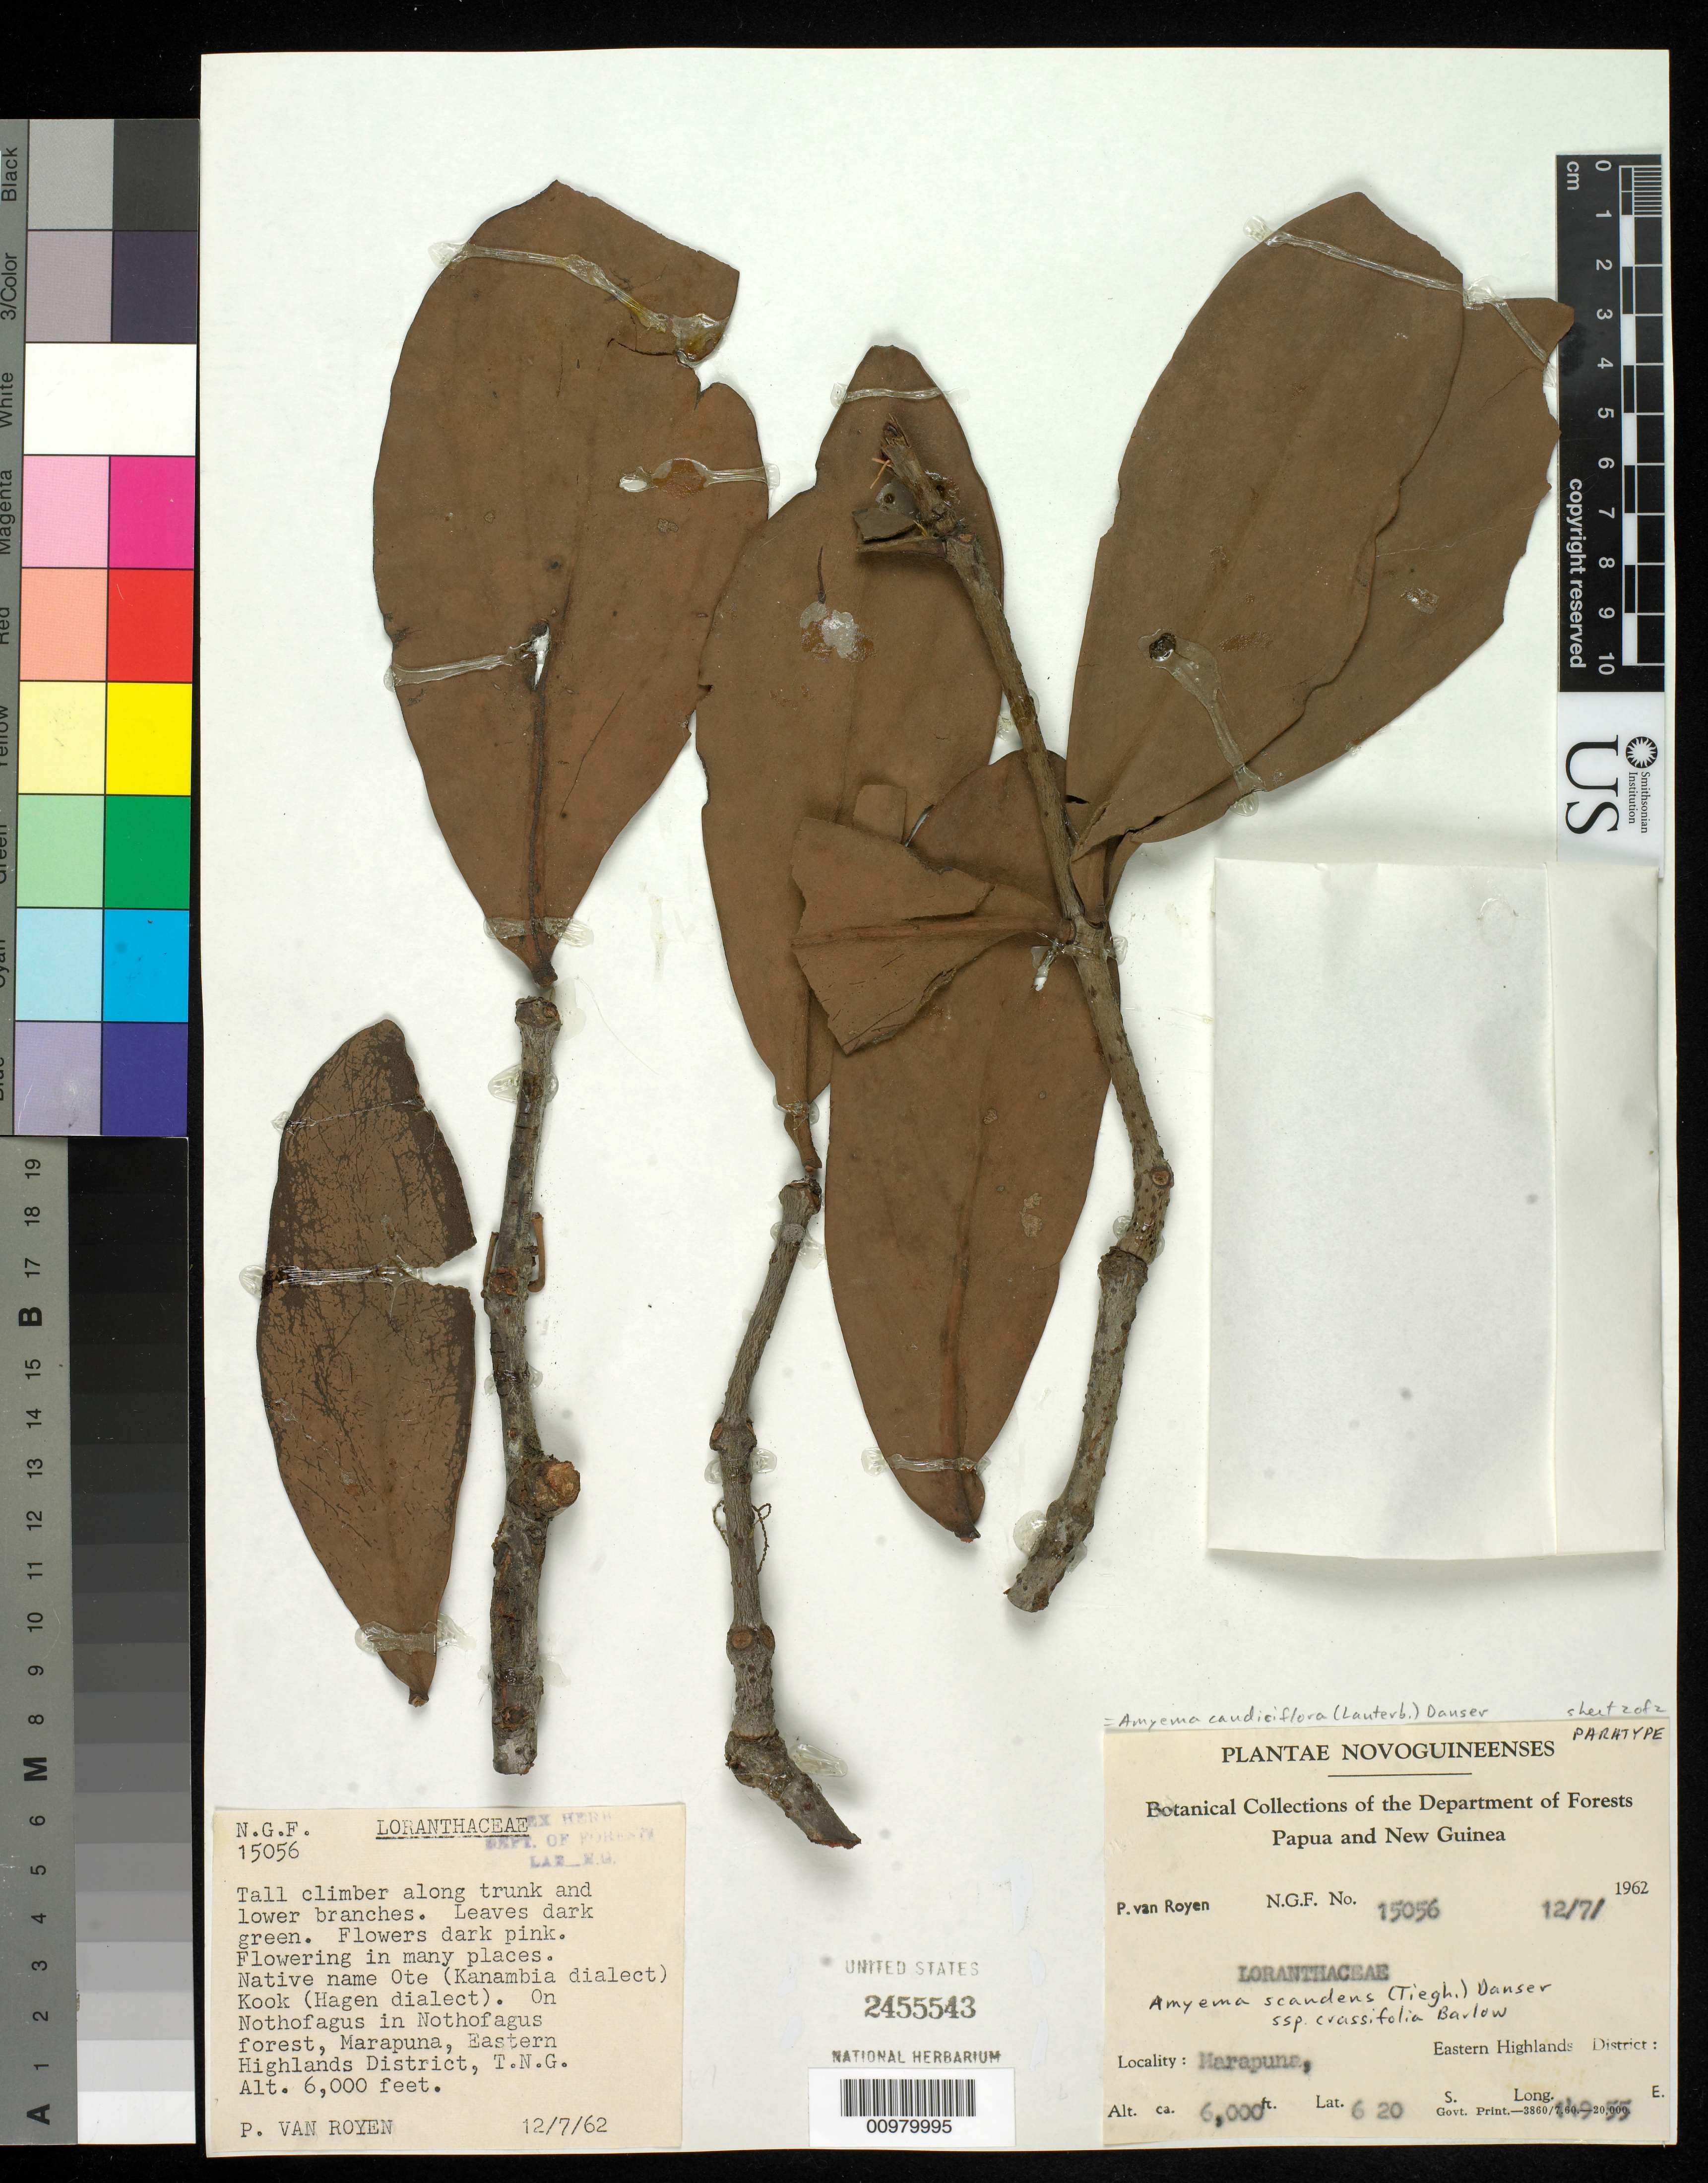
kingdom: Plantae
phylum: Tracheophyta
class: Magnoliopsida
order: Santalales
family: Loranthaceae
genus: Amyema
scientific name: Amyema caudiciflora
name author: Danser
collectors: P. van Royen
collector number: NGF 15056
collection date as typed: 12 Jul 1962 or 07 Dec 1962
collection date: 1962-07-12 or 1962-12-07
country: Papua New Guinea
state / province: Eastern Highlands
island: New Guinea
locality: Marapuna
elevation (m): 1829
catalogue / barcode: US 2455543